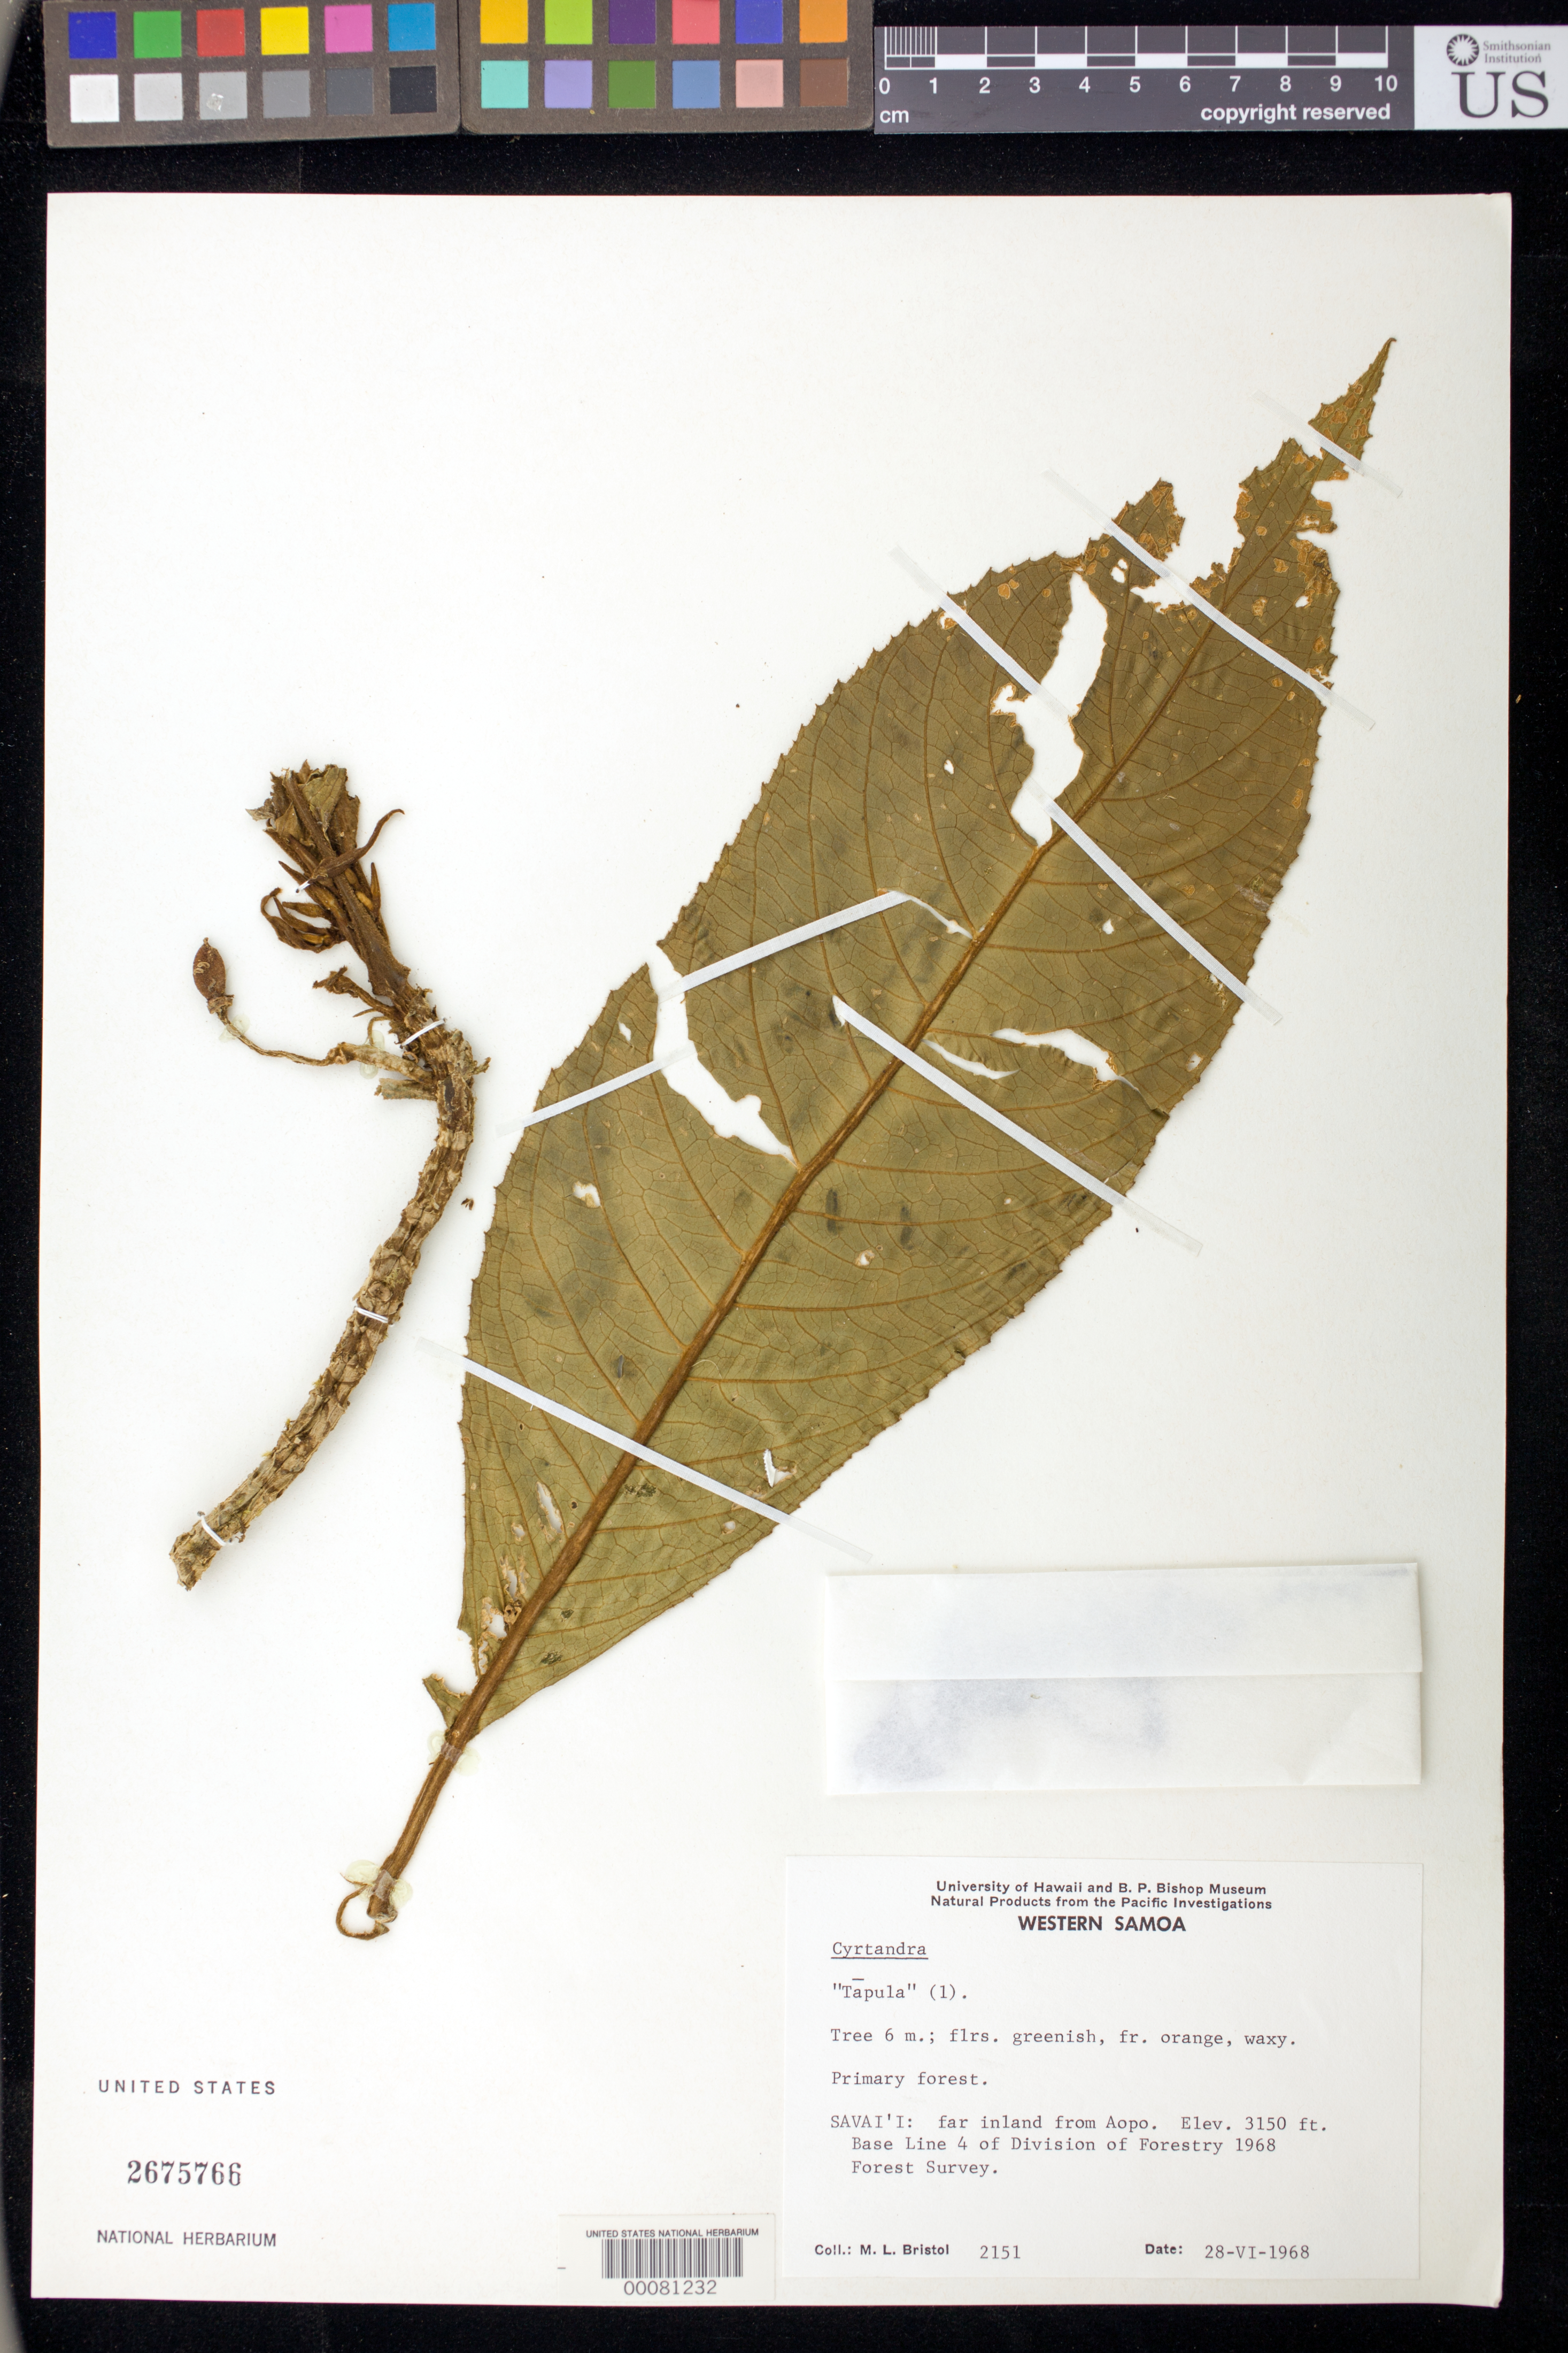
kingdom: Plantae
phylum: Tracheophyta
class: Magnoliopsida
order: Lamiales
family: Gesneriaceae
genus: Cyrtandra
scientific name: Cyrtandra aurantiicarpa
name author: Gillett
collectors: M. L. Bristol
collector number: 2151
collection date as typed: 28 Jun 1968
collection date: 1968-06-28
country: Samoa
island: Savai'i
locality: Far inland from Aopo [Apopo], base line 4 of division of forestry 1968 forest survey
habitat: Primary forest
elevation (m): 960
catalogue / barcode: US 2675766